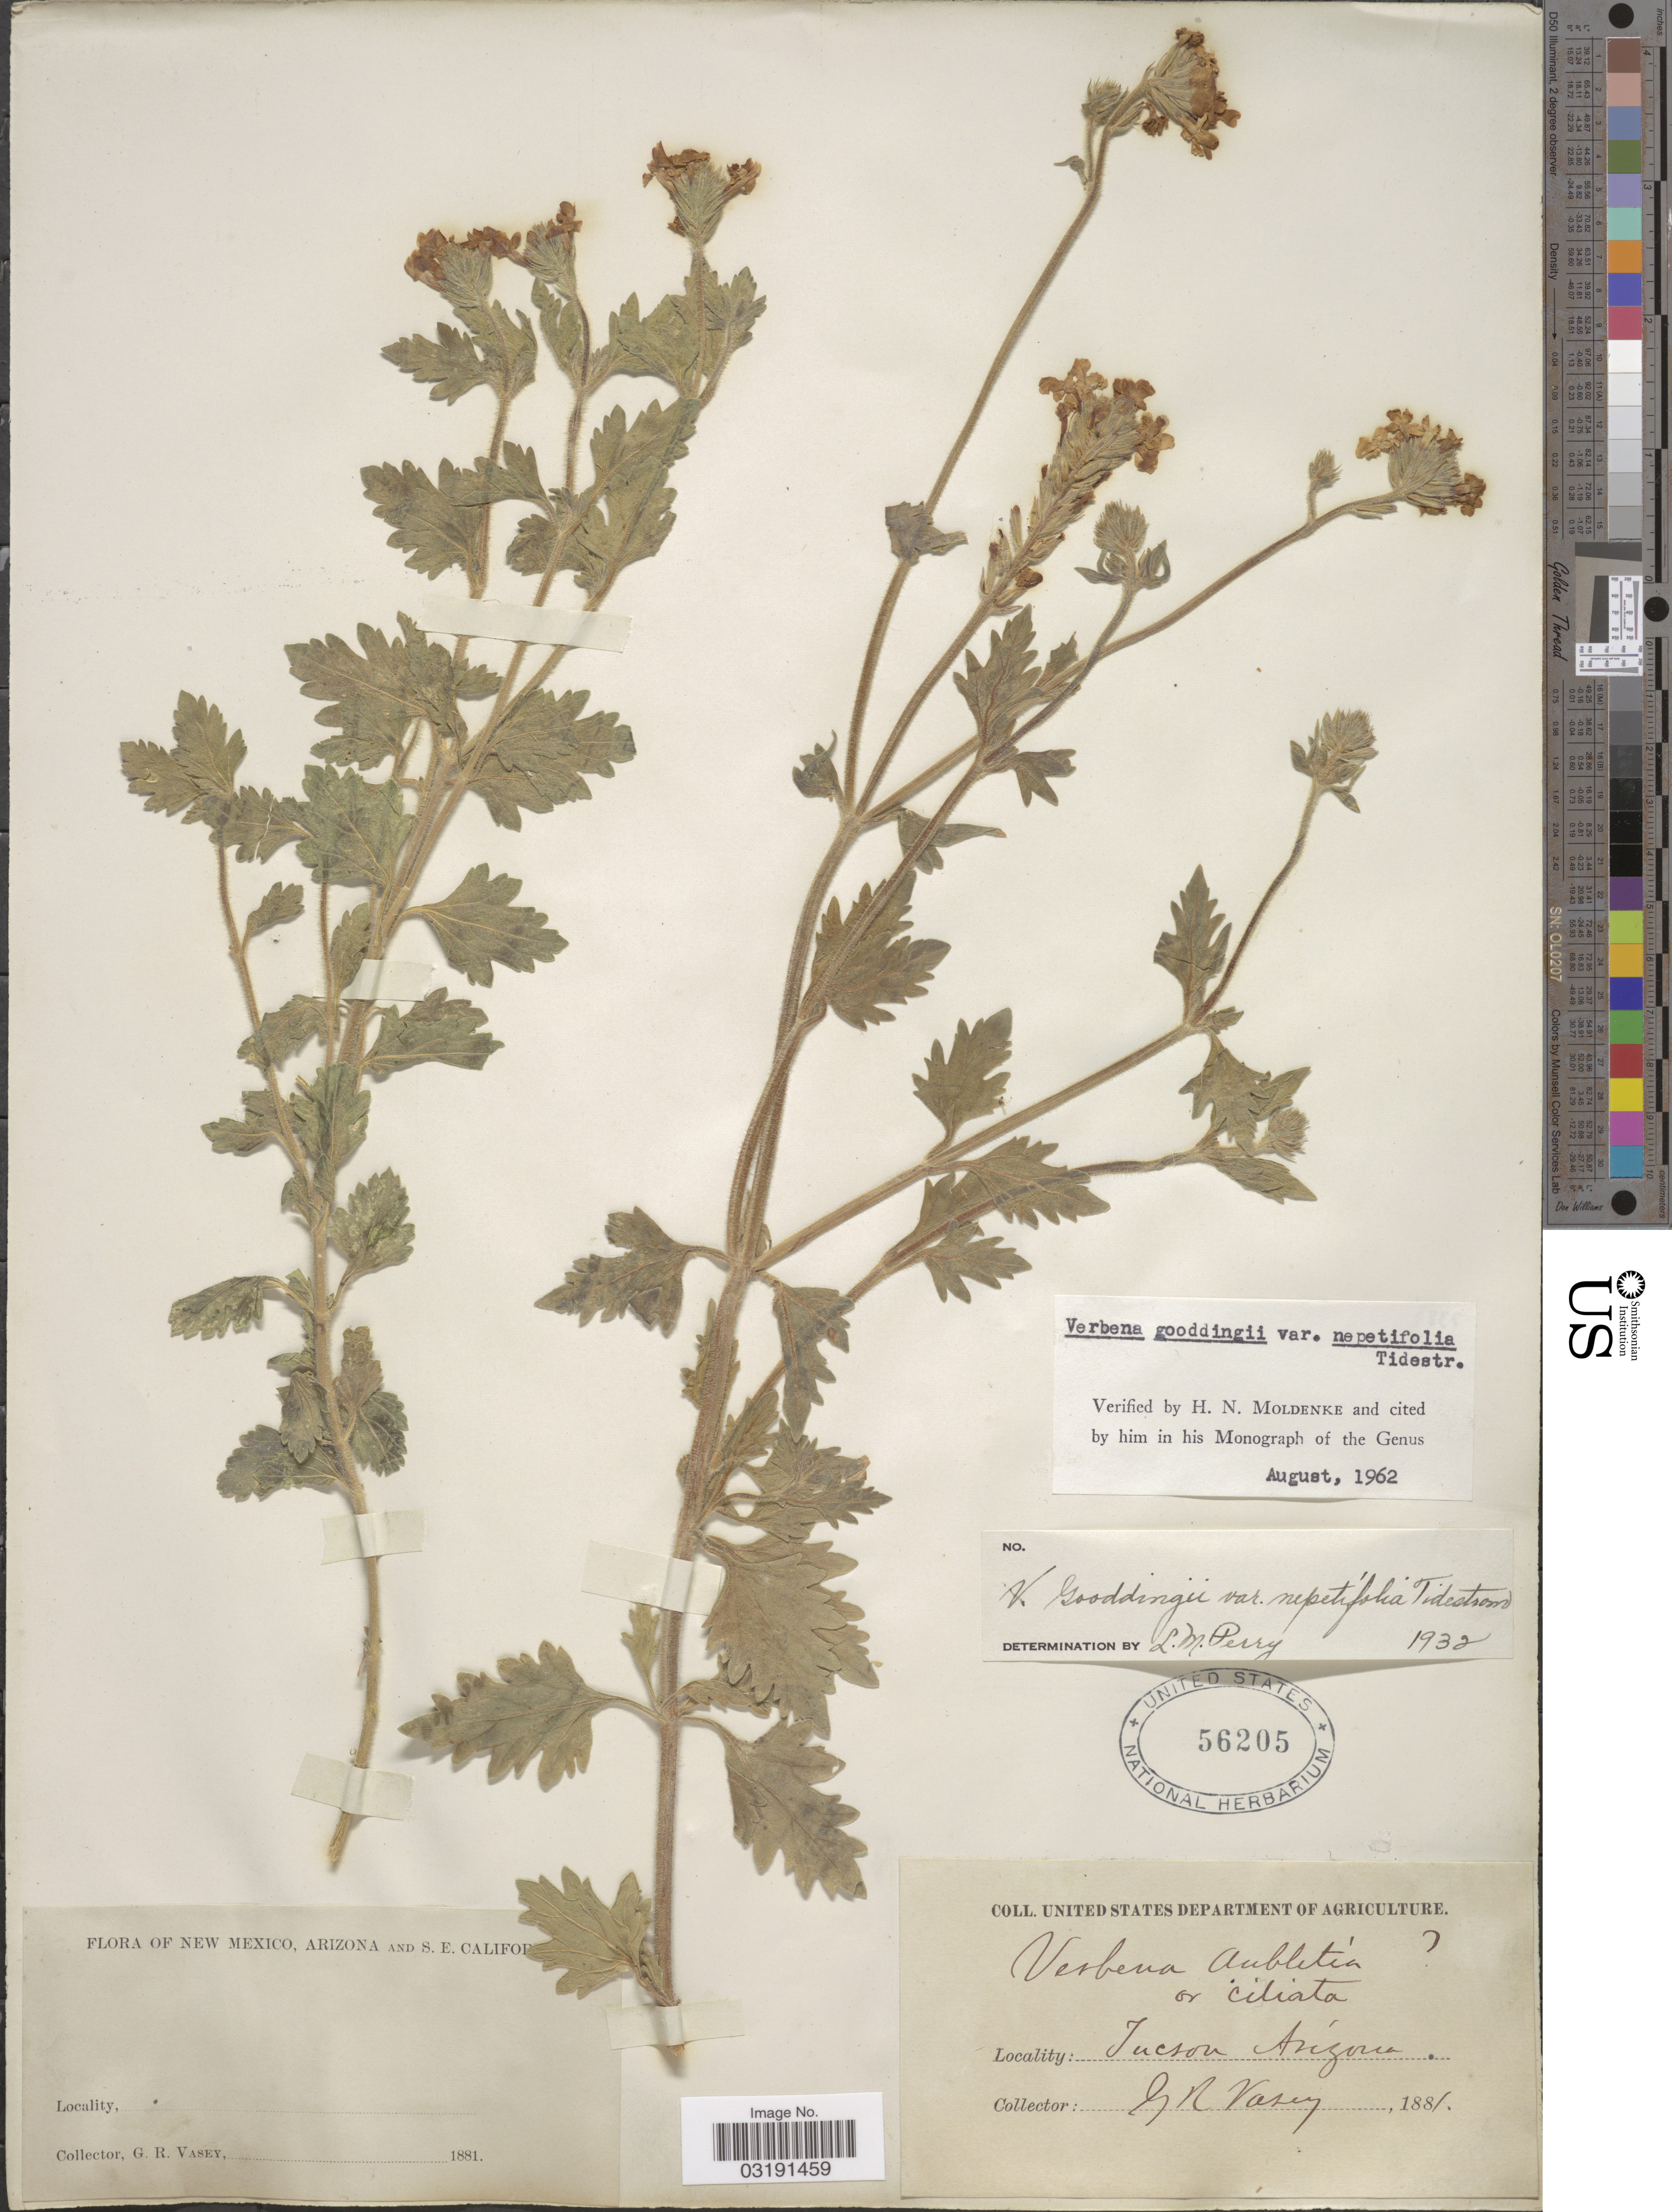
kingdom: Plantae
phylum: Tracheophyta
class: Magnoliopsida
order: Lamiales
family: Verbenaceae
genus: Verbena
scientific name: Verbena gooddingii var. nepetifolia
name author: Tidestr.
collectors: G. R. Vasey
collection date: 1881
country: United States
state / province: Arizona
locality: Tucson.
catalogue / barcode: US 56205